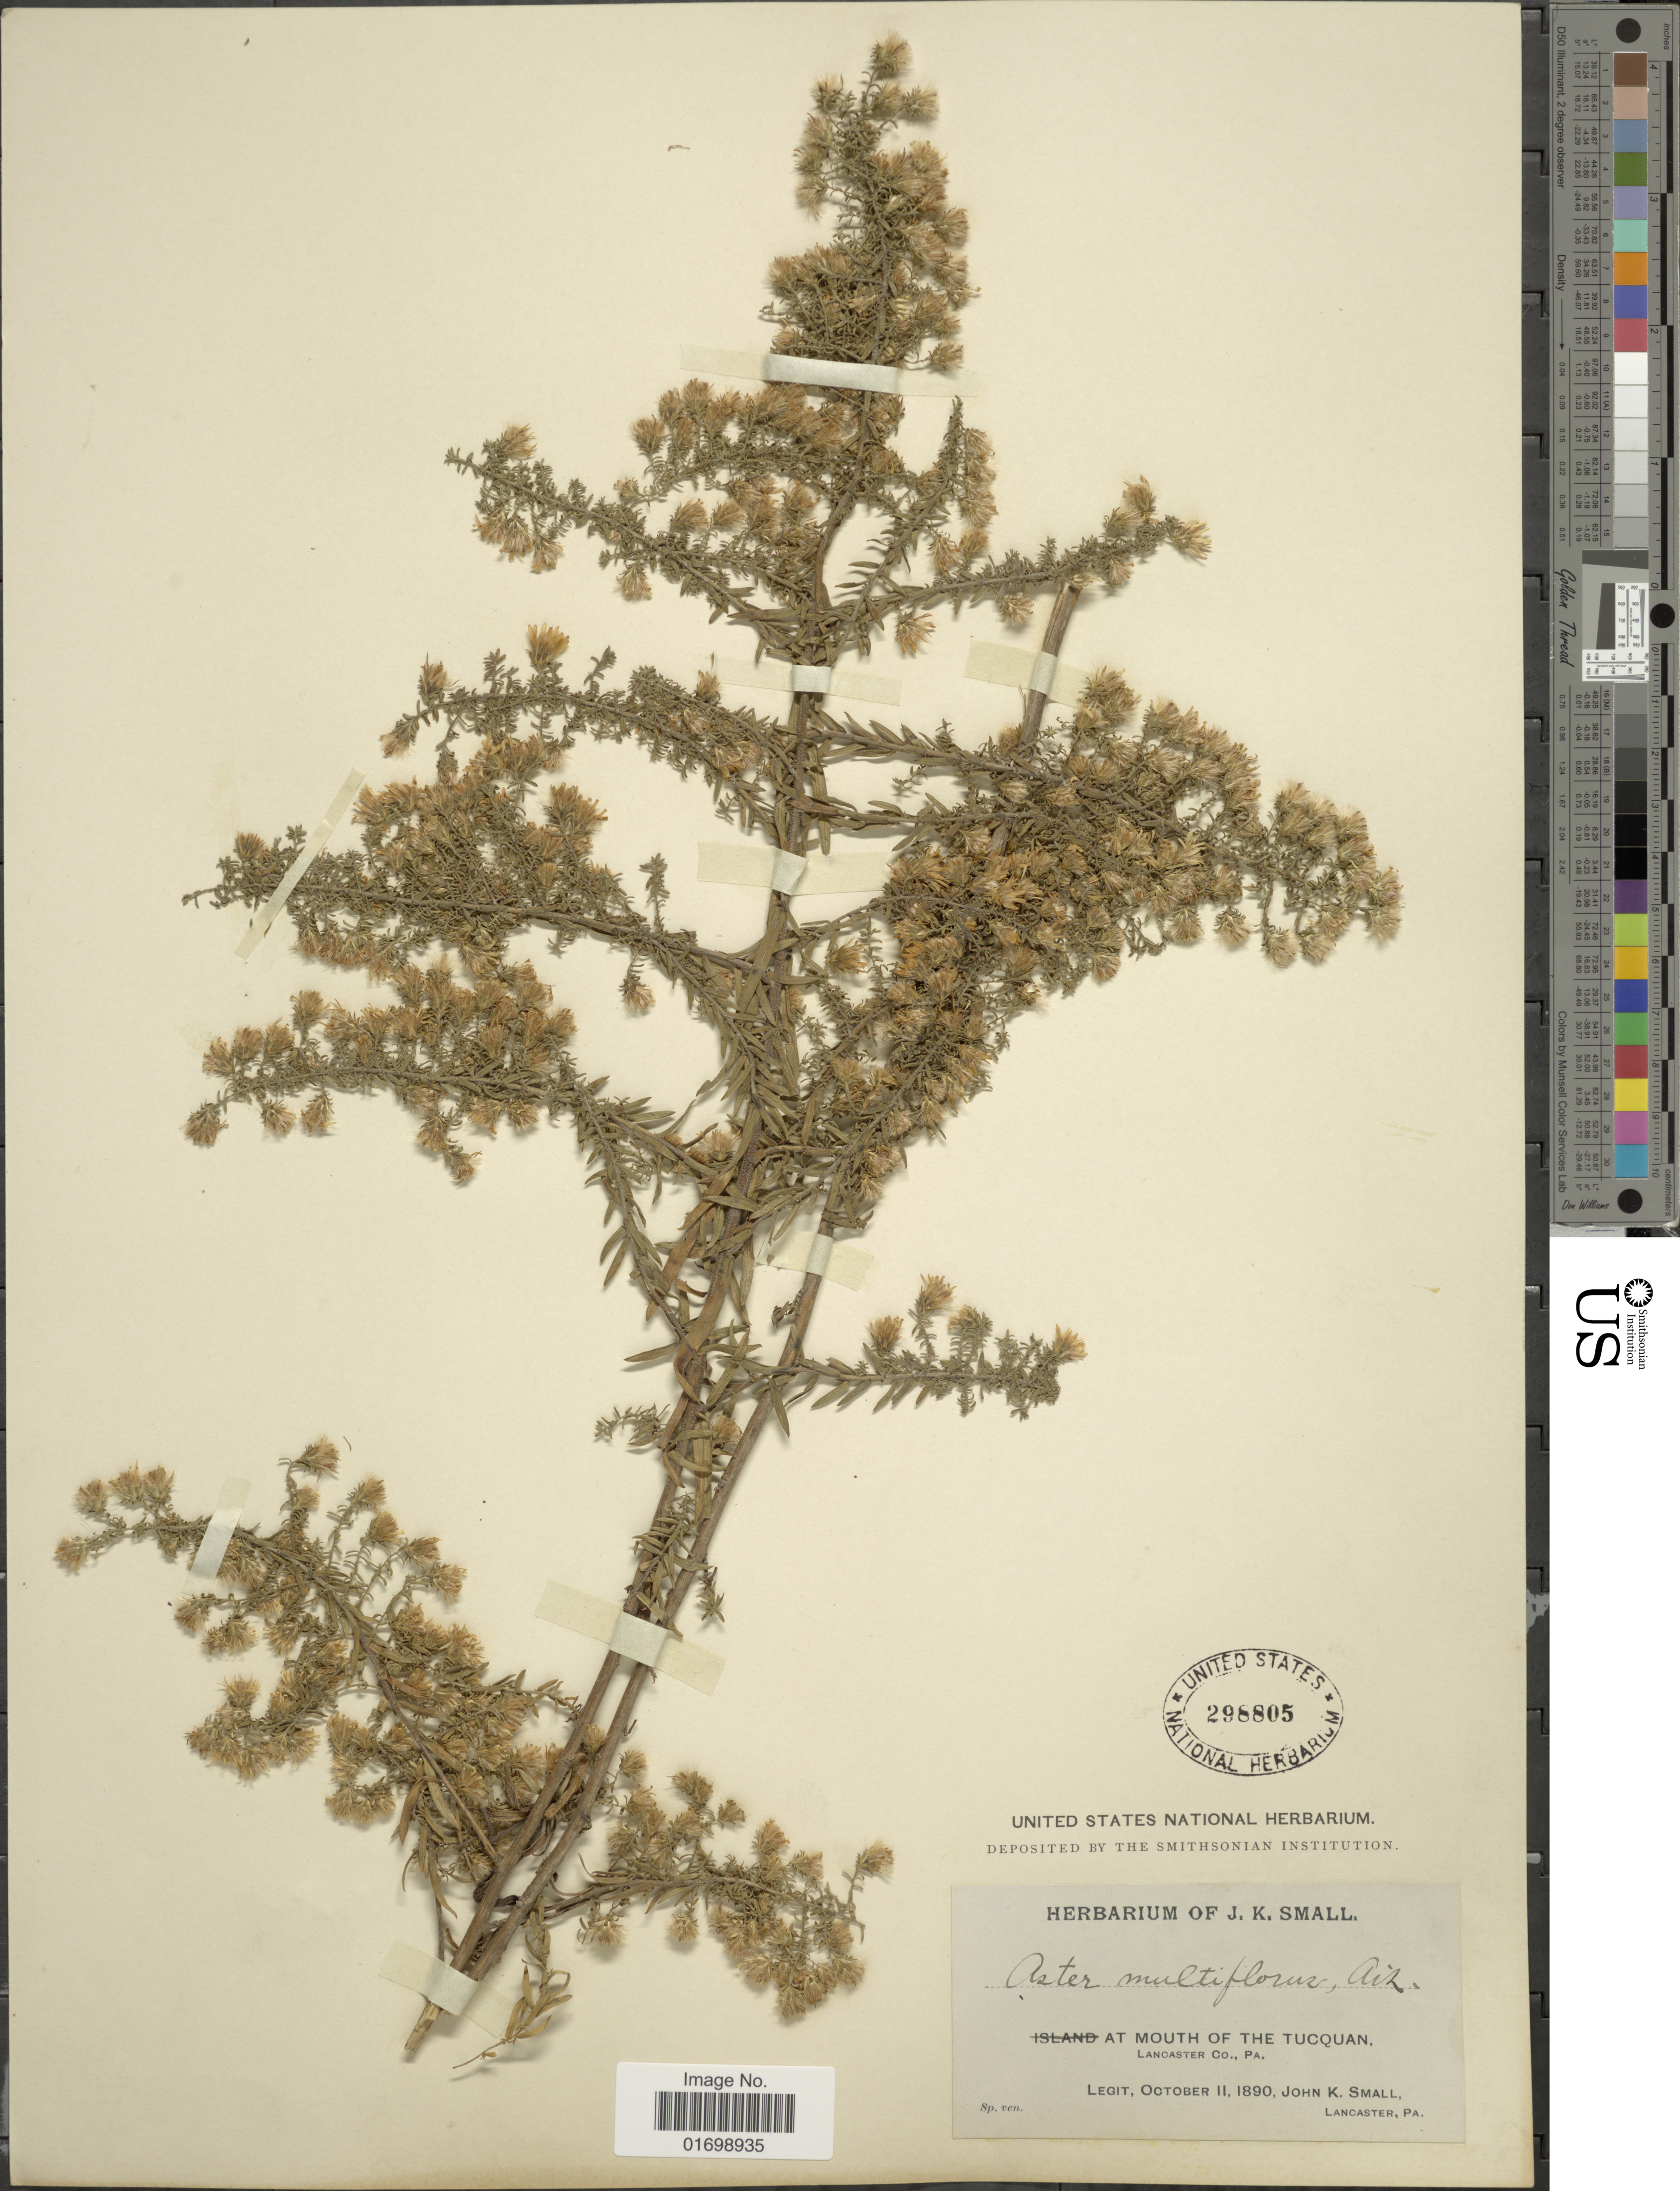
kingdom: Plantae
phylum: Tracheophyta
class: Magnoliopsida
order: Asterales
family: Asteraceae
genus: Symphyotrichum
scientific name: Symphyotrichum ericoides var. prostratum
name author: (Kuntze) G.L. Nesom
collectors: J. K. Small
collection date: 1890-10-02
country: United States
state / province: Pennsylvania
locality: At mouth of the Tucquan, Lancaster Co.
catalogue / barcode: US 298805